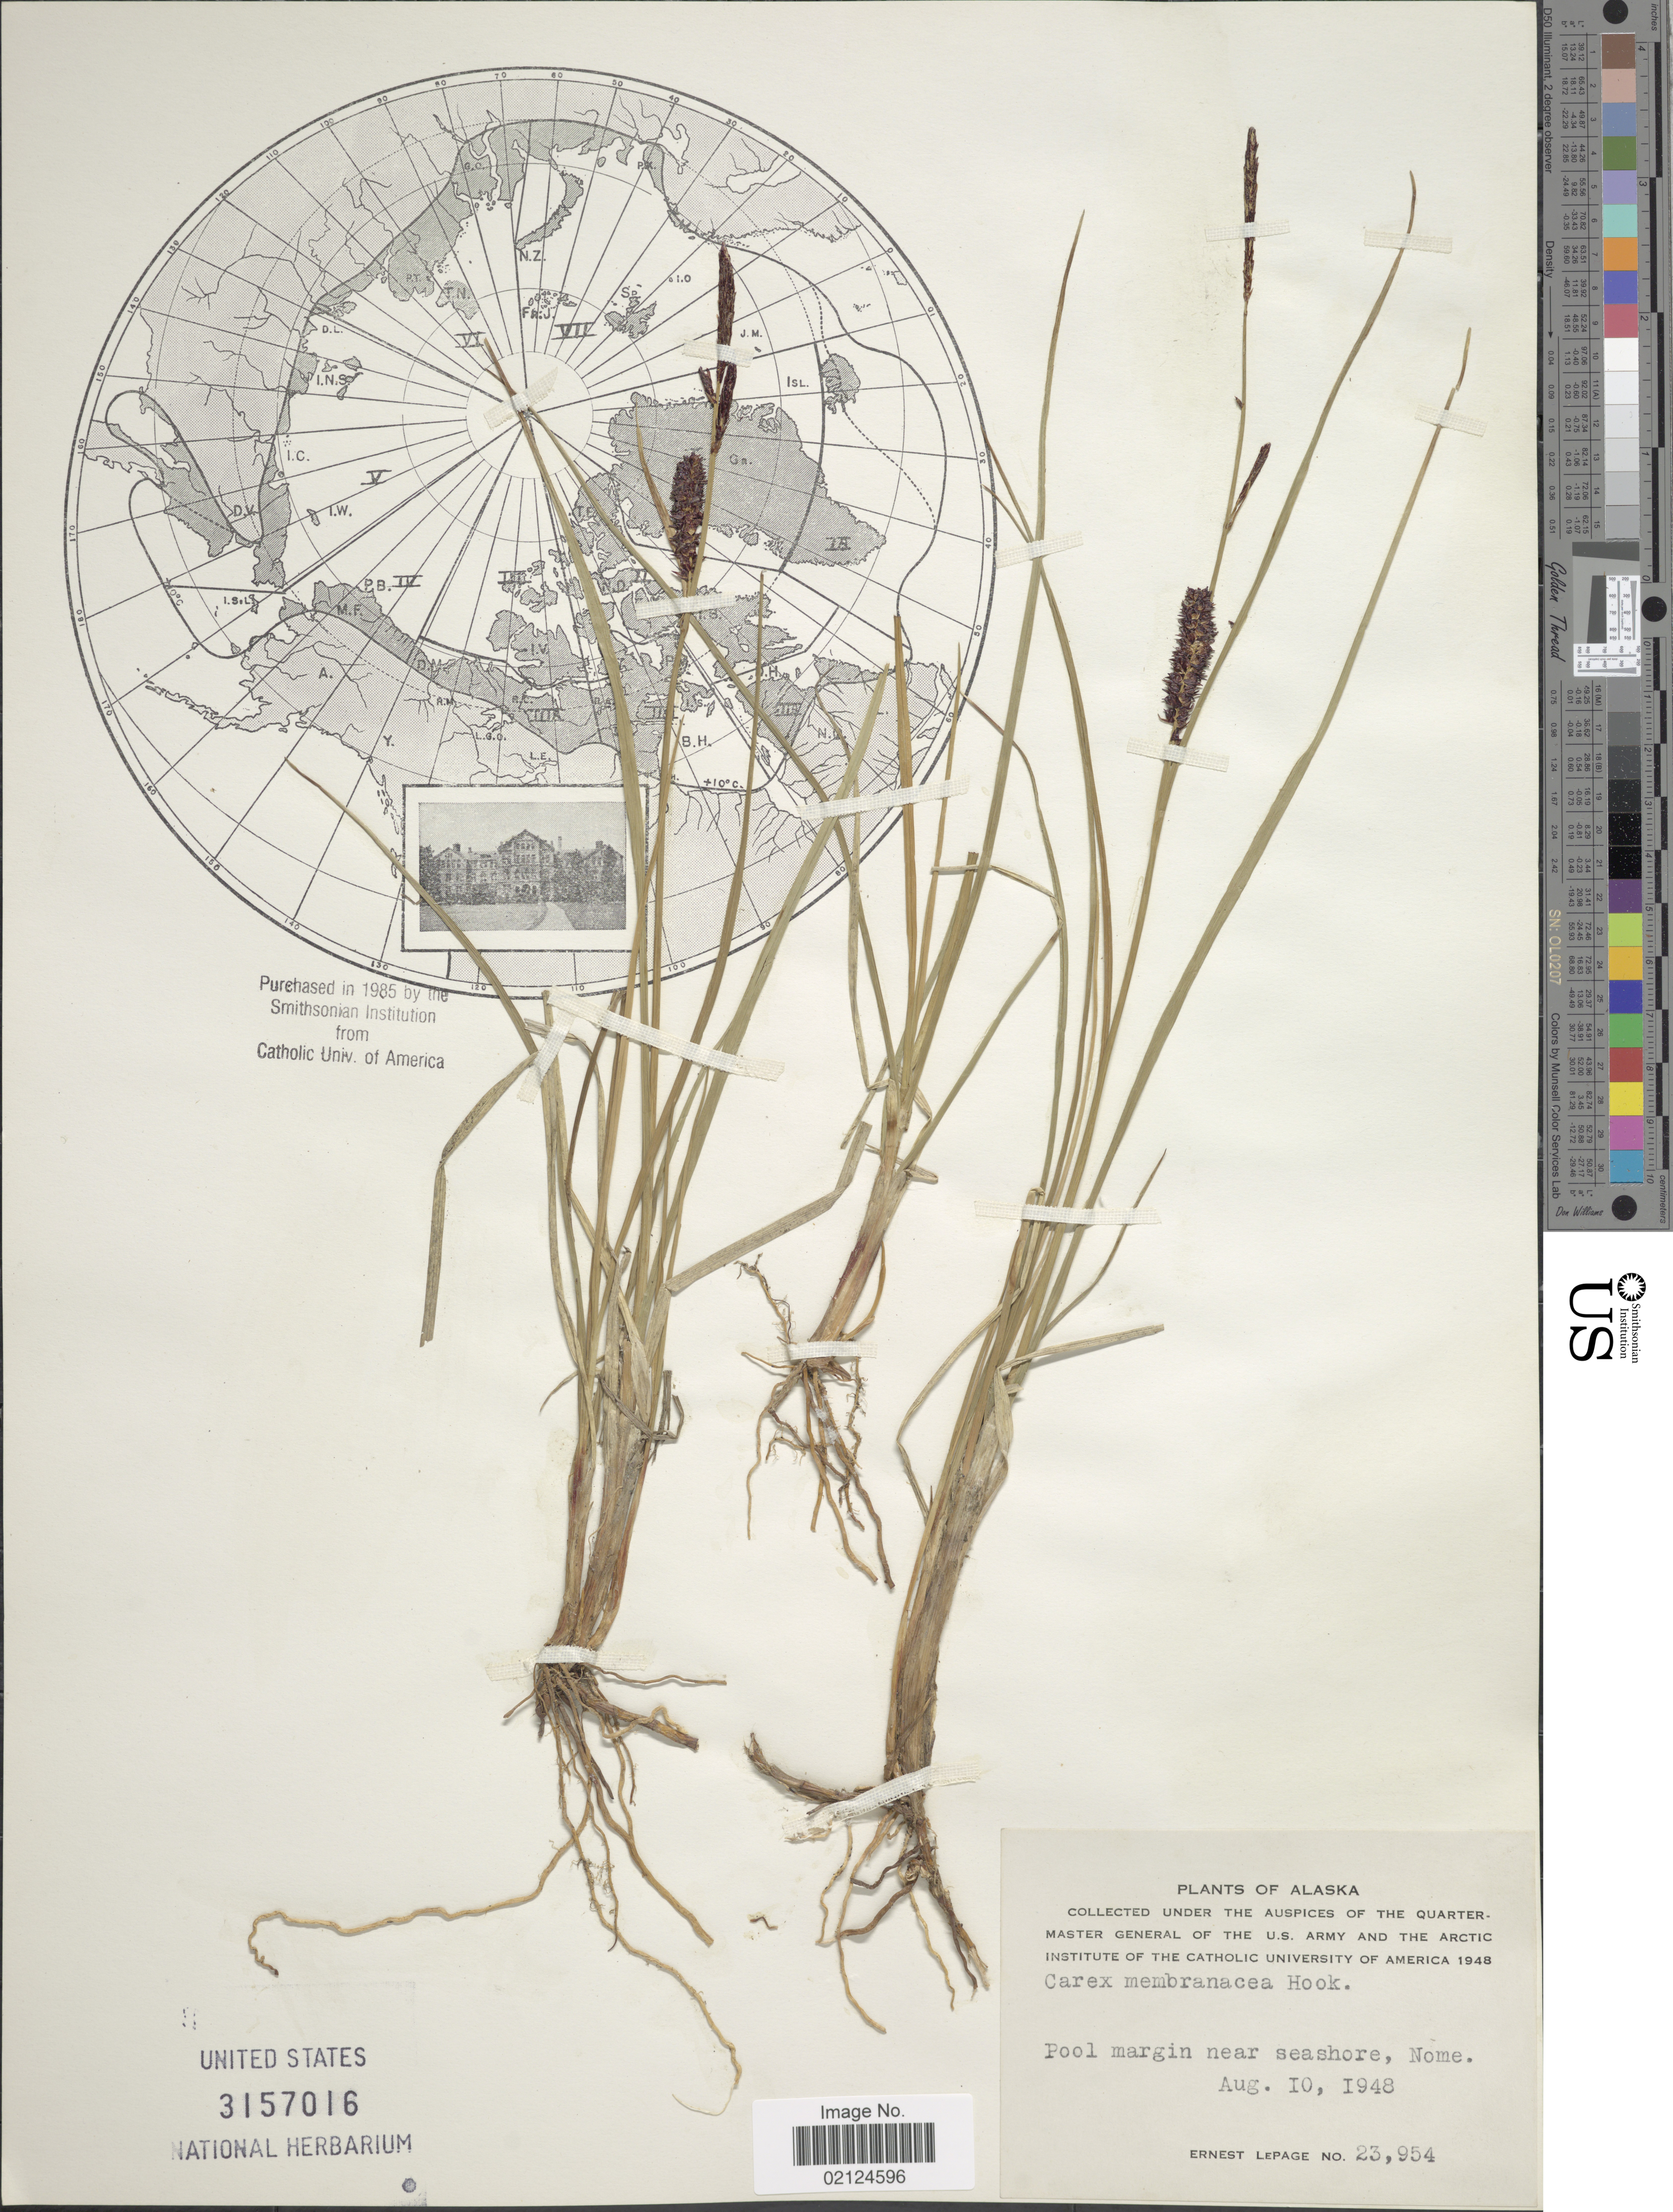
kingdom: Plantae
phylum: Tracheophyta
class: Liliopsida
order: Poales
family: Cyperaceae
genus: Carex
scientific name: Carex membranacea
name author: Hook.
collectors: E. Lepage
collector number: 23954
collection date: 1948-08-10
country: United States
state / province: Alaska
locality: Pool margin near seashore, Nome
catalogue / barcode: US 3157016